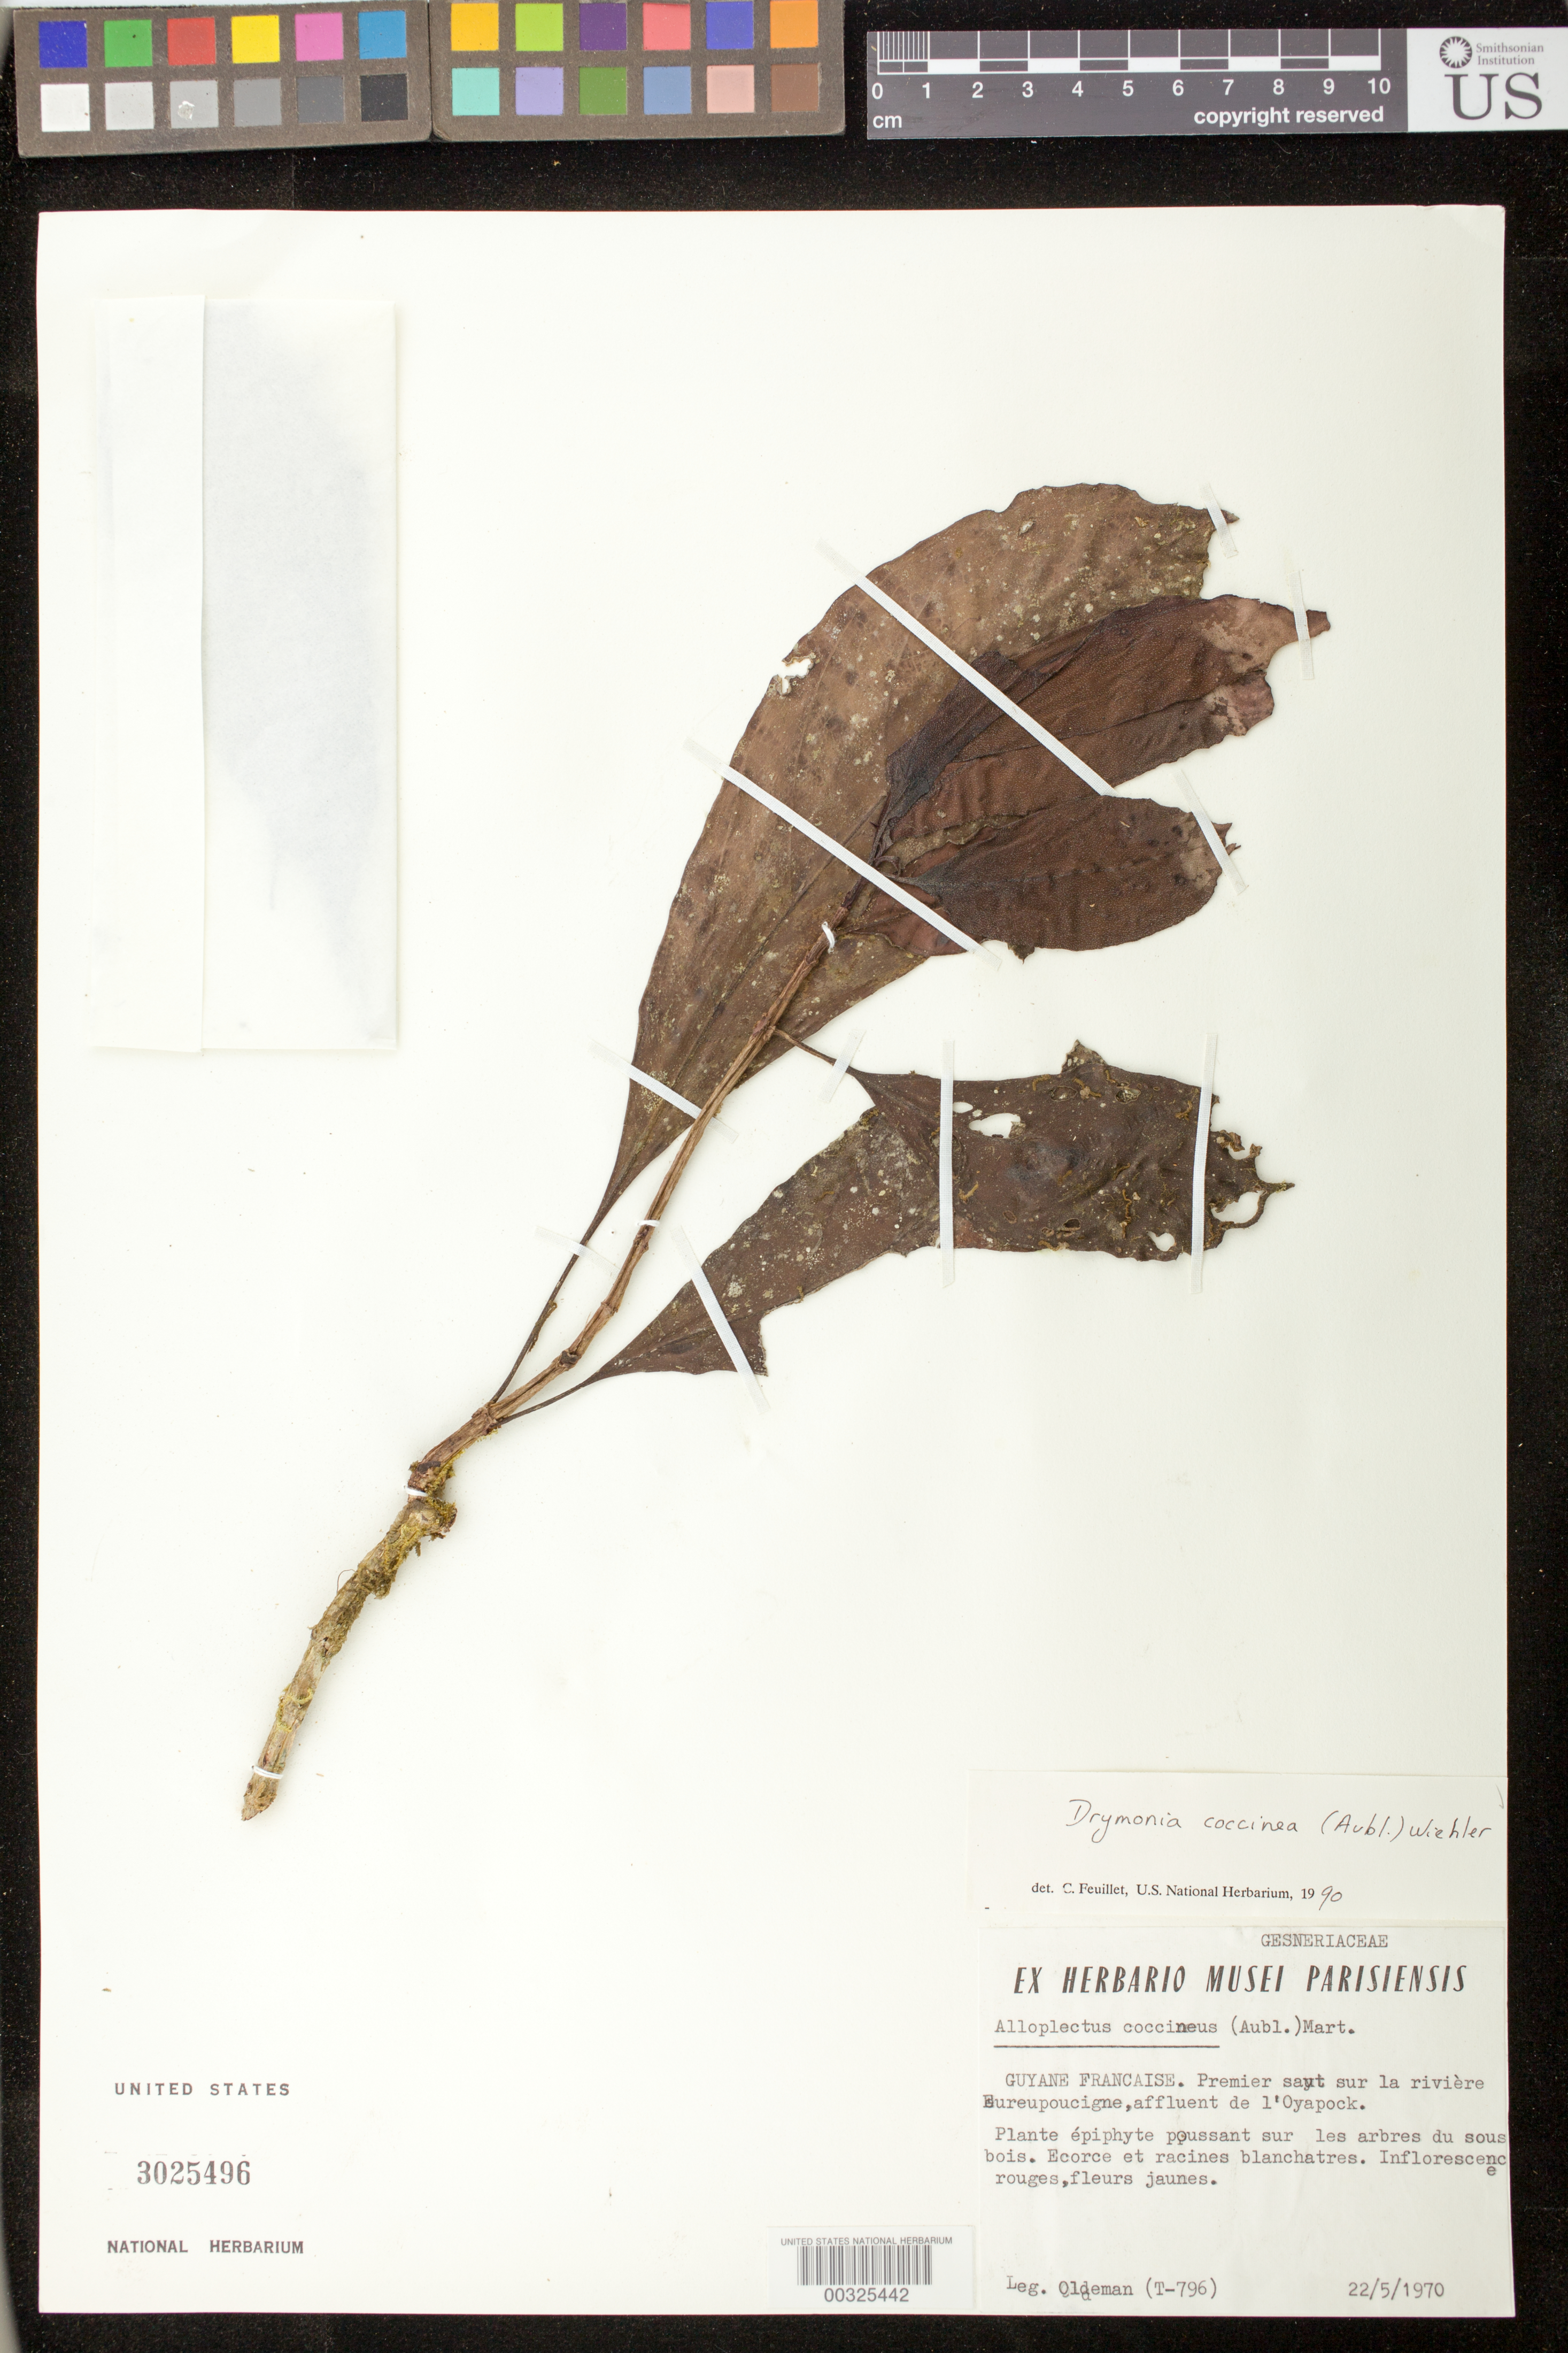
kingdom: Plantae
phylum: Tracheophyta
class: Magnoliopsida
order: Lamiales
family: Gesneriaceae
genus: Drymonia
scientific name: Drymonia coccinea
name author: (Aubl.) Wiehler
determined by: Skog, Laurence E.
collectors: R. Oldeman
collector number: T- 796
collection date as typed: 22 May 1970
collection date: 1970-05-22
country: French Guiana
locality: Premier saut sur la rivière Eureupoucigne, affluent de l'Oyapock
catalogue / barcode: US 3025496